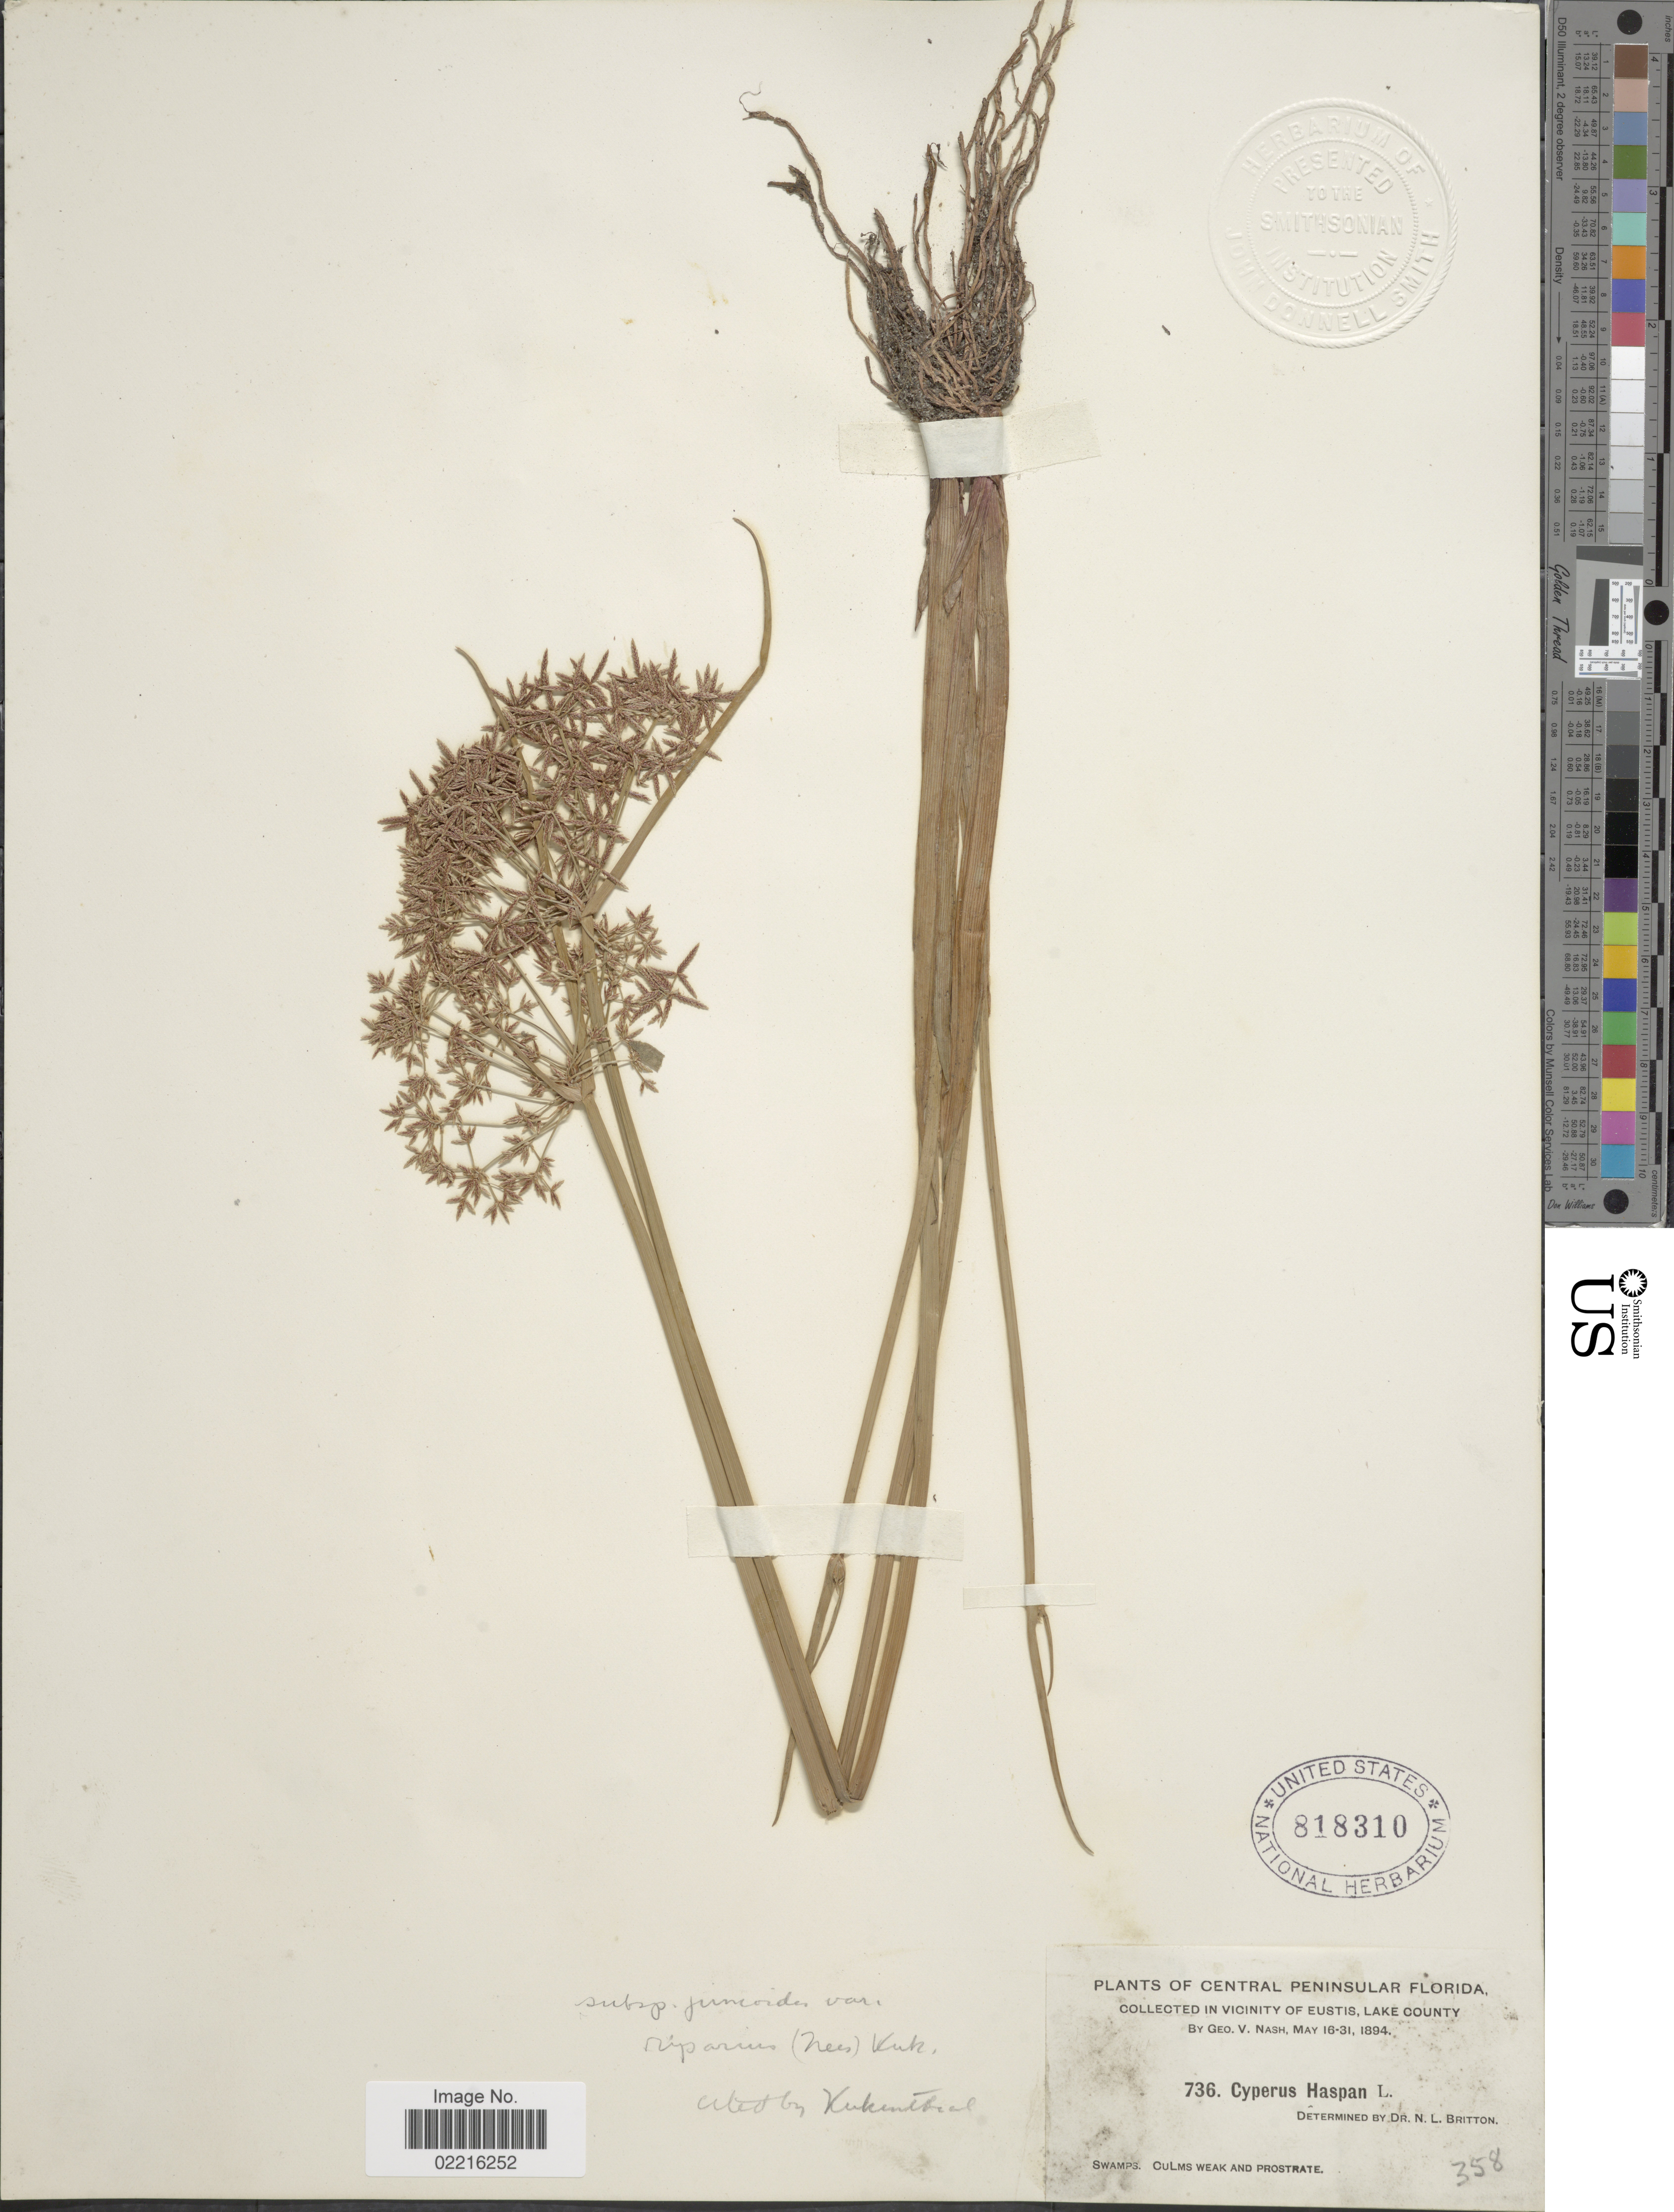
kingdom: Plantae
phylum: Tracheophyta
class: Liliopsida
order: Poales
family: Cyperaceae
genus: Cyperus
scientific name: Cyperus haspan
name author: L.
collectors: G. V. Nash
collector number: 736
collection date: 1894-05-16/1894-05-31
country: United States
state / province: Florida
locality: Central Peninsular Florida, Vicinity of Eustis, Lake County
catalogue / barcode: US 818310